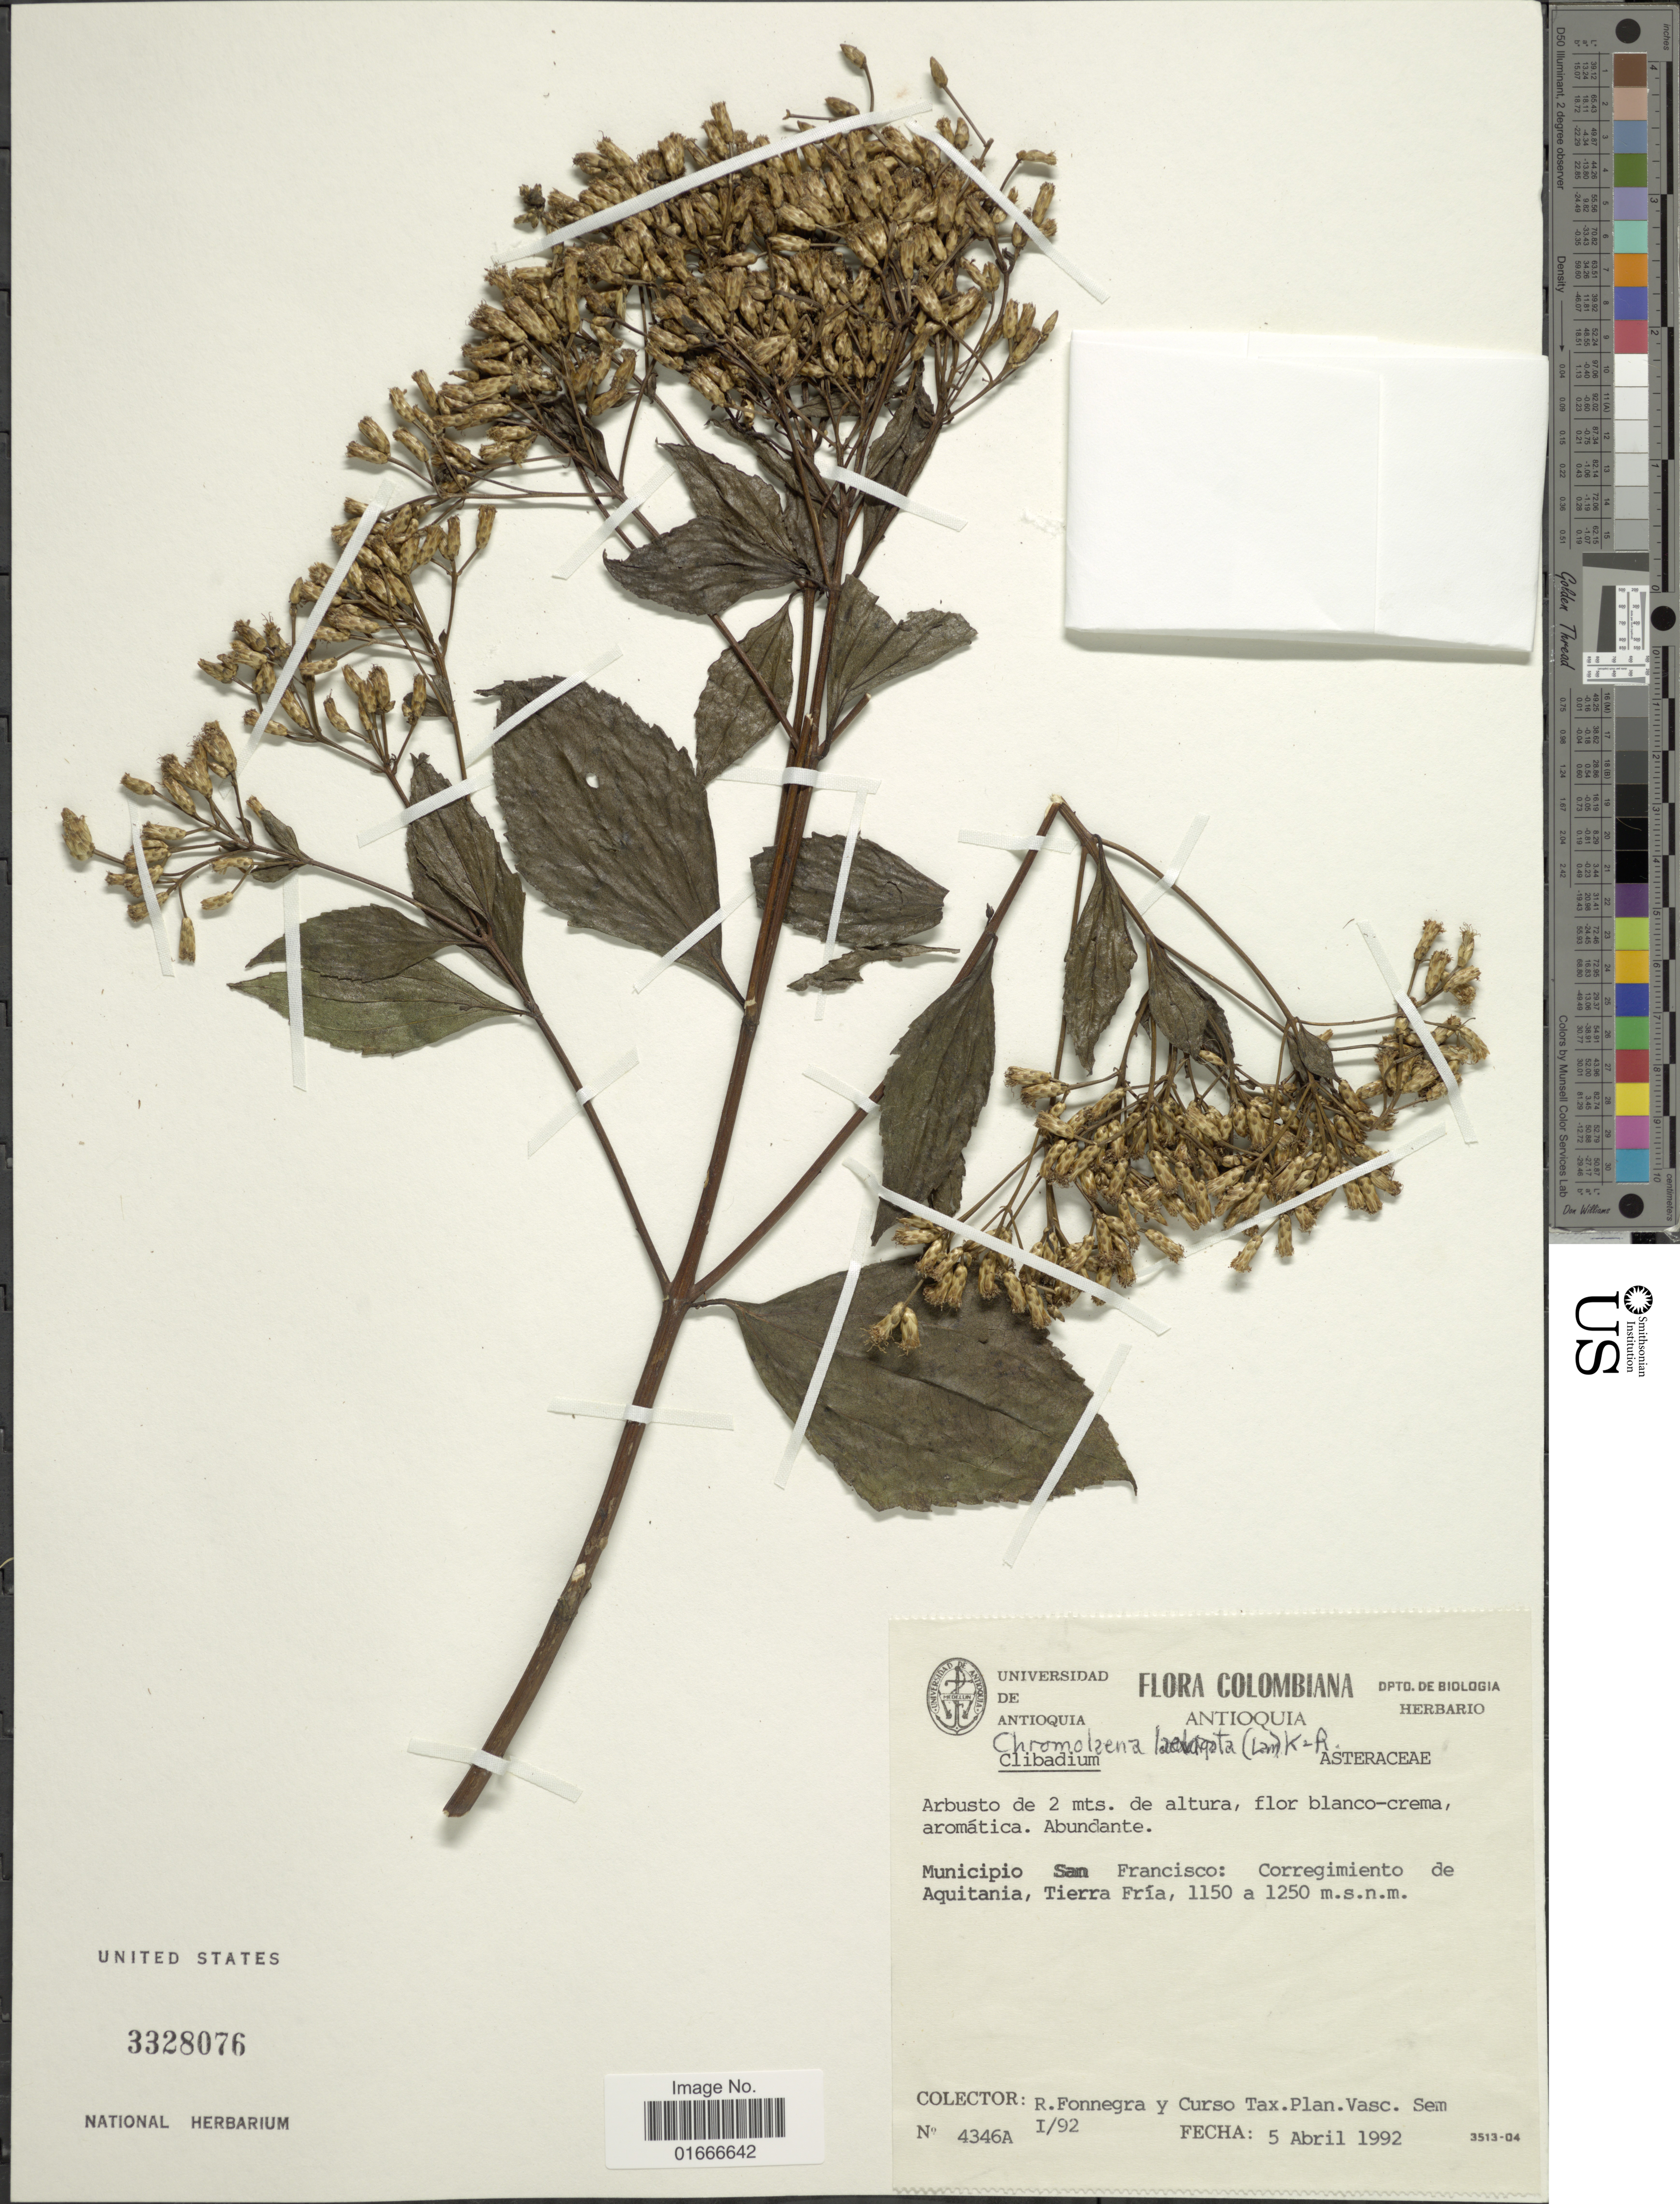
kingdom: Plantae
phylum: Tracheophyta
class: Magnoliopsida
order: Asterales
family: Asteraceae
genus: Chromolaena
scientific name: Chromolaena laevigata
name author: (Lam.) R.M. King & H. Rob.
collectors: R. Fonnegra G. & Curso Tax. Plant. Vasc.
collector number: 4346A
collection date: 1992-04-05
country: Colombia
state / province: Antioquia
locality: Municipio San Francisco, Corregimiento de Aquitania, Tierra Fria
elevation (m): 1150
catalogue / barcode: US 3328076